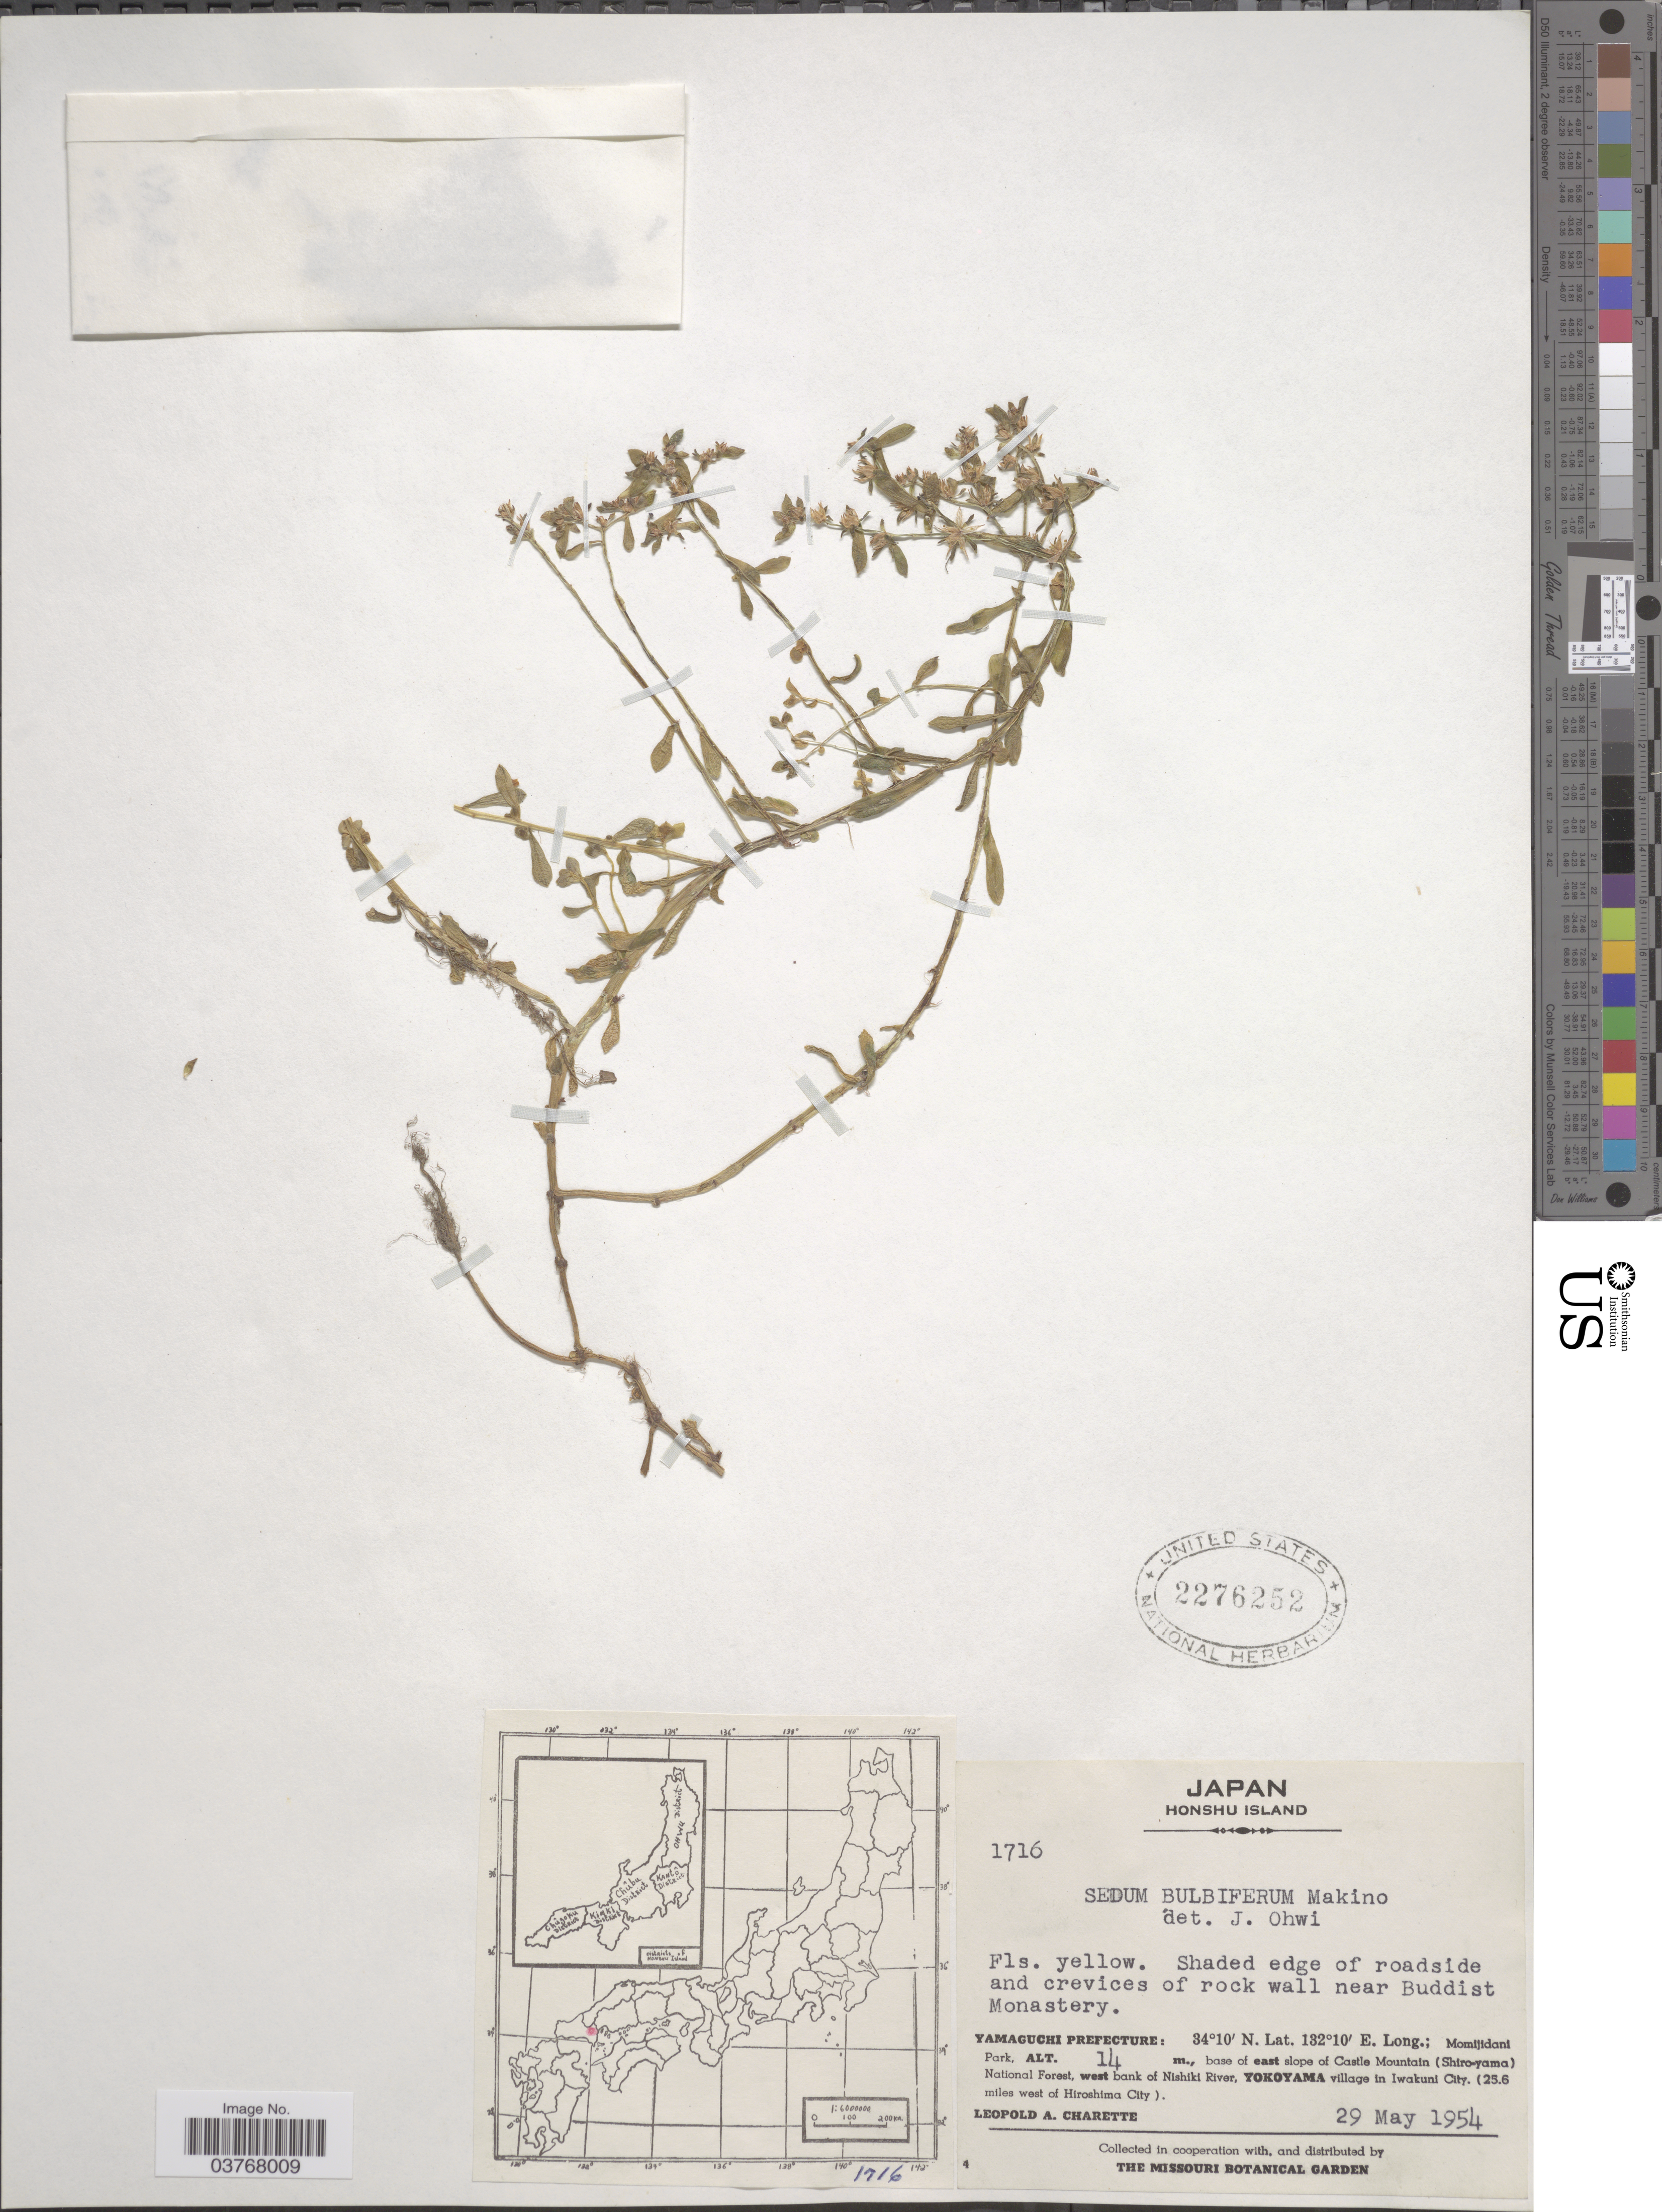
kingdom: Plantae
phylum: Tracheophyta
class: Magnoliopsida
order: Saxifragales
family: Crassulaceae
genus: Sedum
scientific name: Sedum bulbiferum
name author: Makino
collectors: L. A. Charette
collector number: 1716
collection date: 1954-05-29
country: Japan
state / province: Yamaguti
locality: Honshu Island. Rock wall near Buddist Monastery. Yamaguchi Prefecture: Momijidani Park, base of east slope of Castle Mountain (Shiro-yama) National Forest, west bank of Nishiki River, Yokoyama village in Iwakuni City. (25.6 miles west of Hiroshima City).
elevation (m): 14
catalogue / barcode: US 2276252